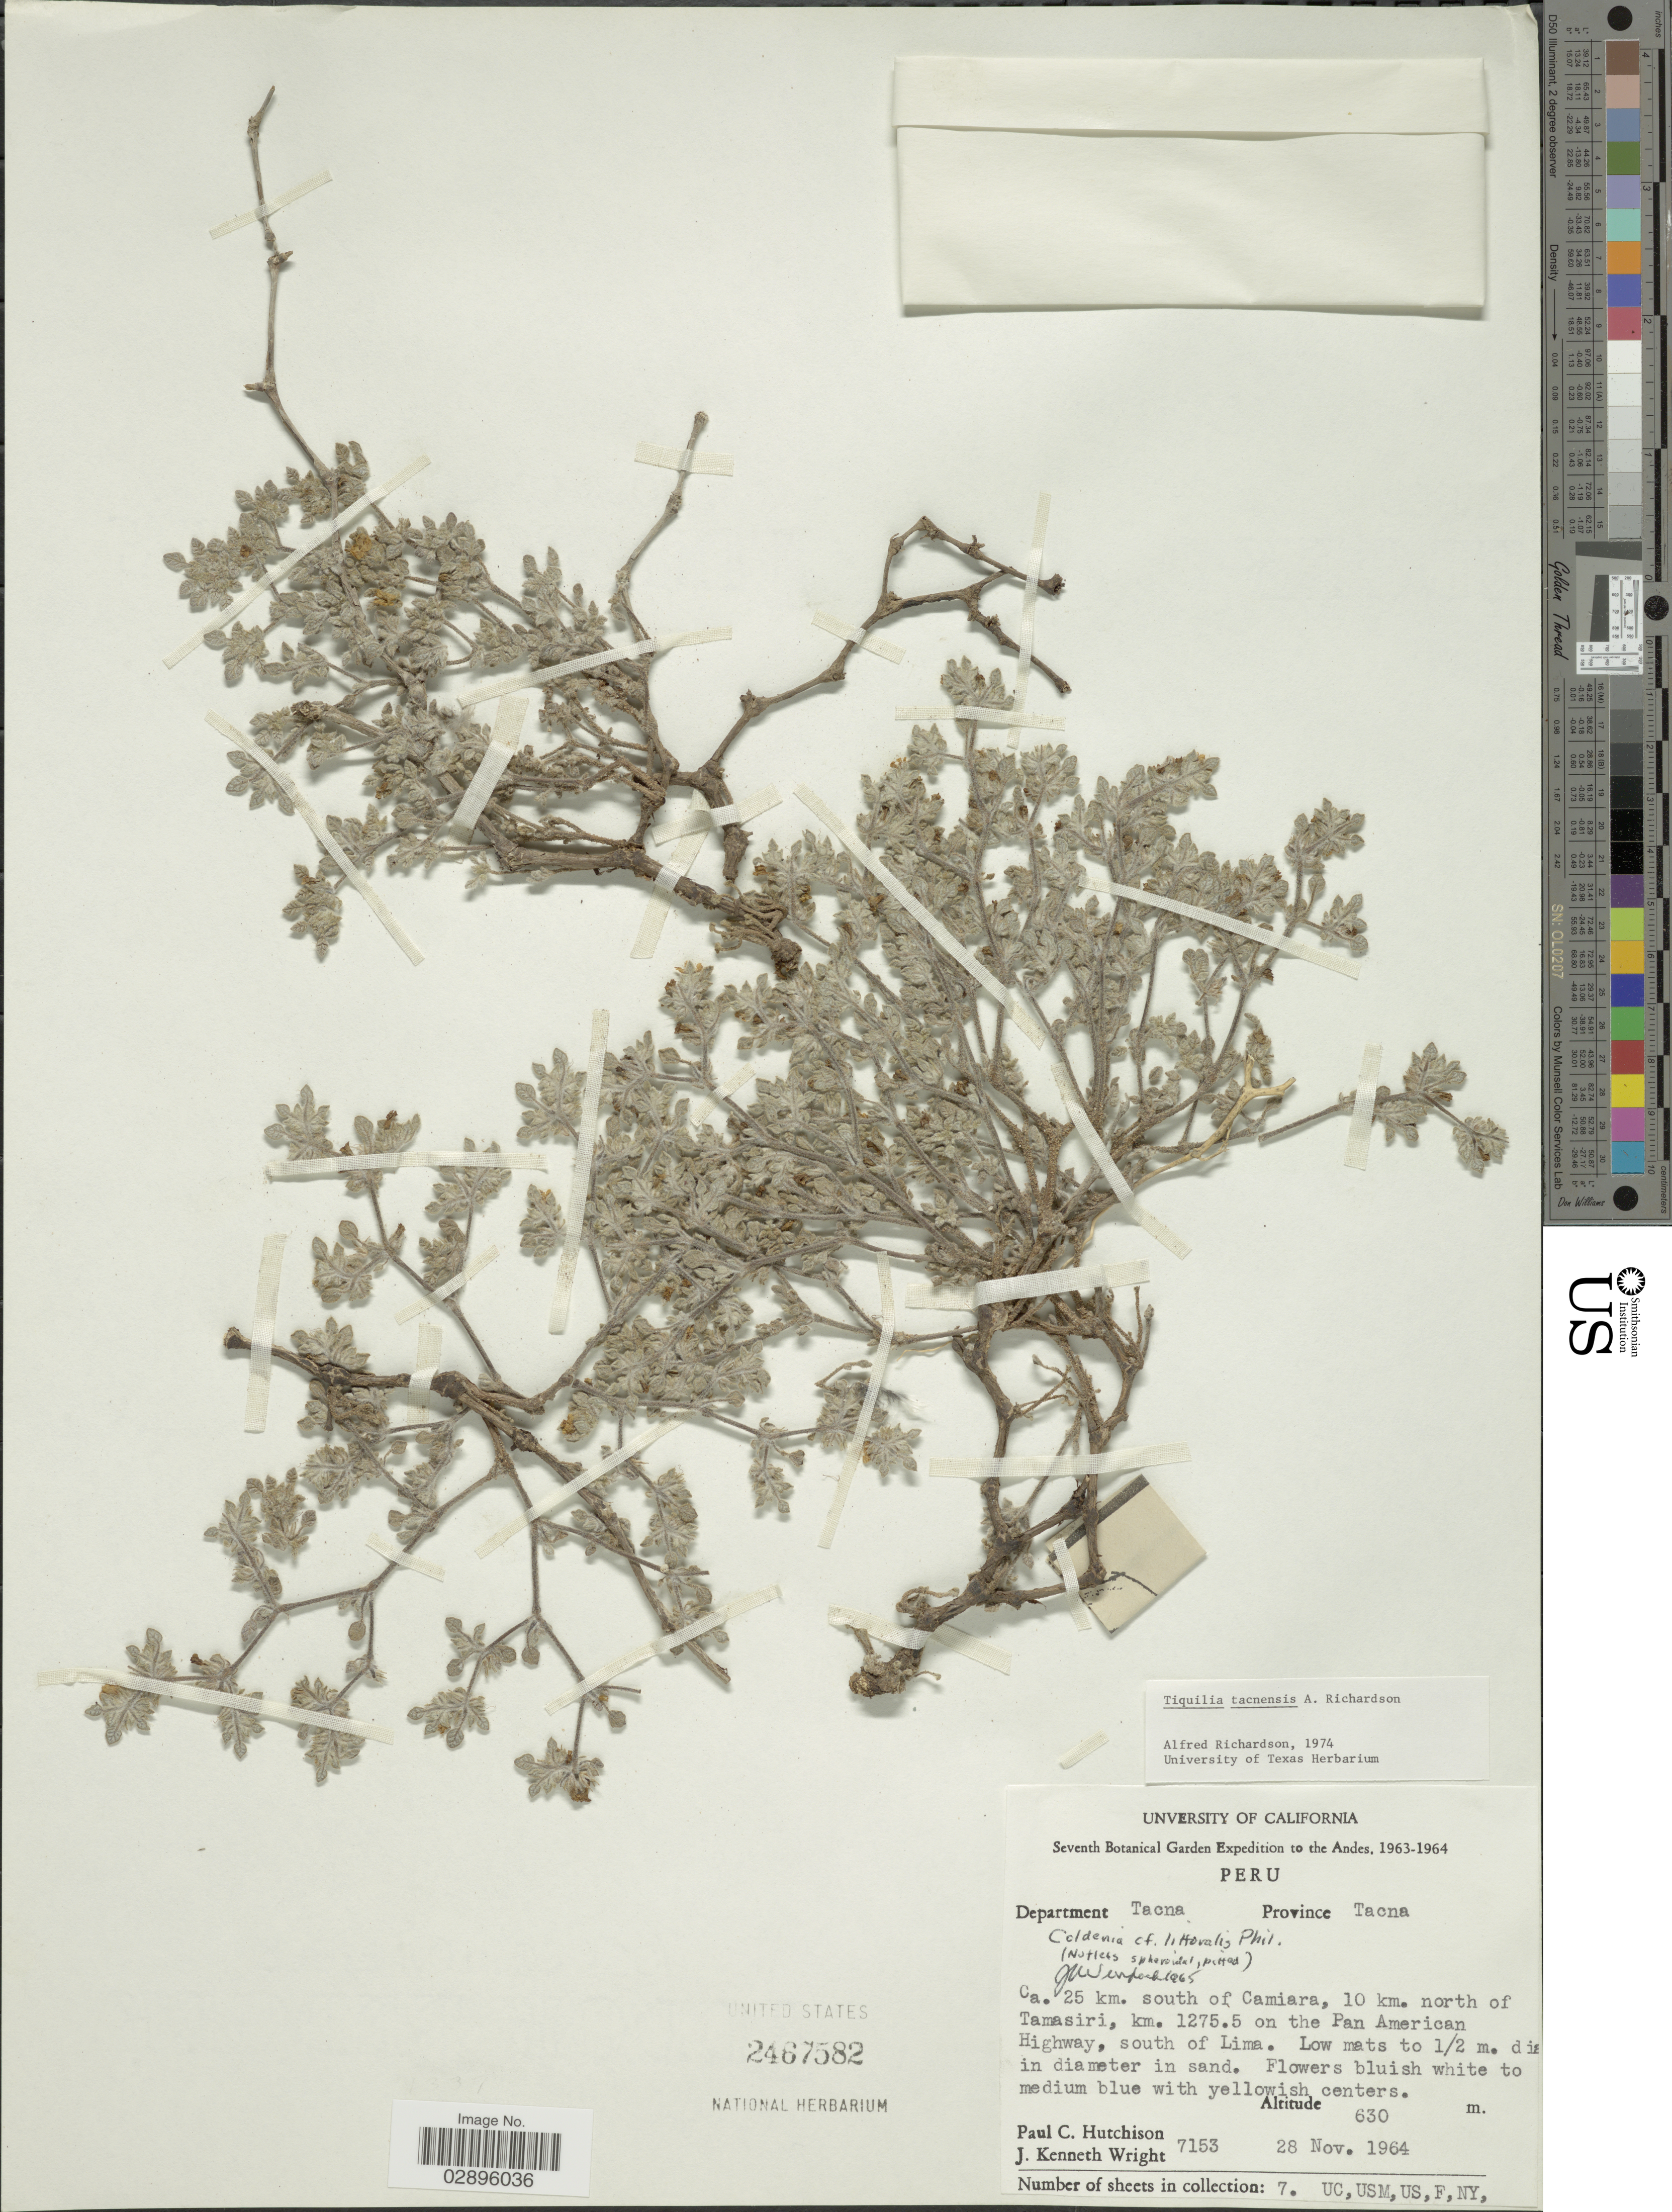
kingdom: Plantae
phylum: Tracheophyta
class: Magnoliopsida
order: Boraginales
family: Ehretiaceae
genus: Tiquilia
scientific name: Tiquilia tacnensis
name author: A.T. Richardson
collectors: P. C. Hutchison & J. K. Wright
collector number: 7153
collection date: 1964-11-28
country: Peru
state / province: Tacna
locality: Department Tacna. Ca. 25 km. south of Camiara, 10 km. north of Tamasiri, km. 1275.5 on the Pan American Highway, south of Lima.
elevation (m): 630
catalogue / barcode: US 2467582